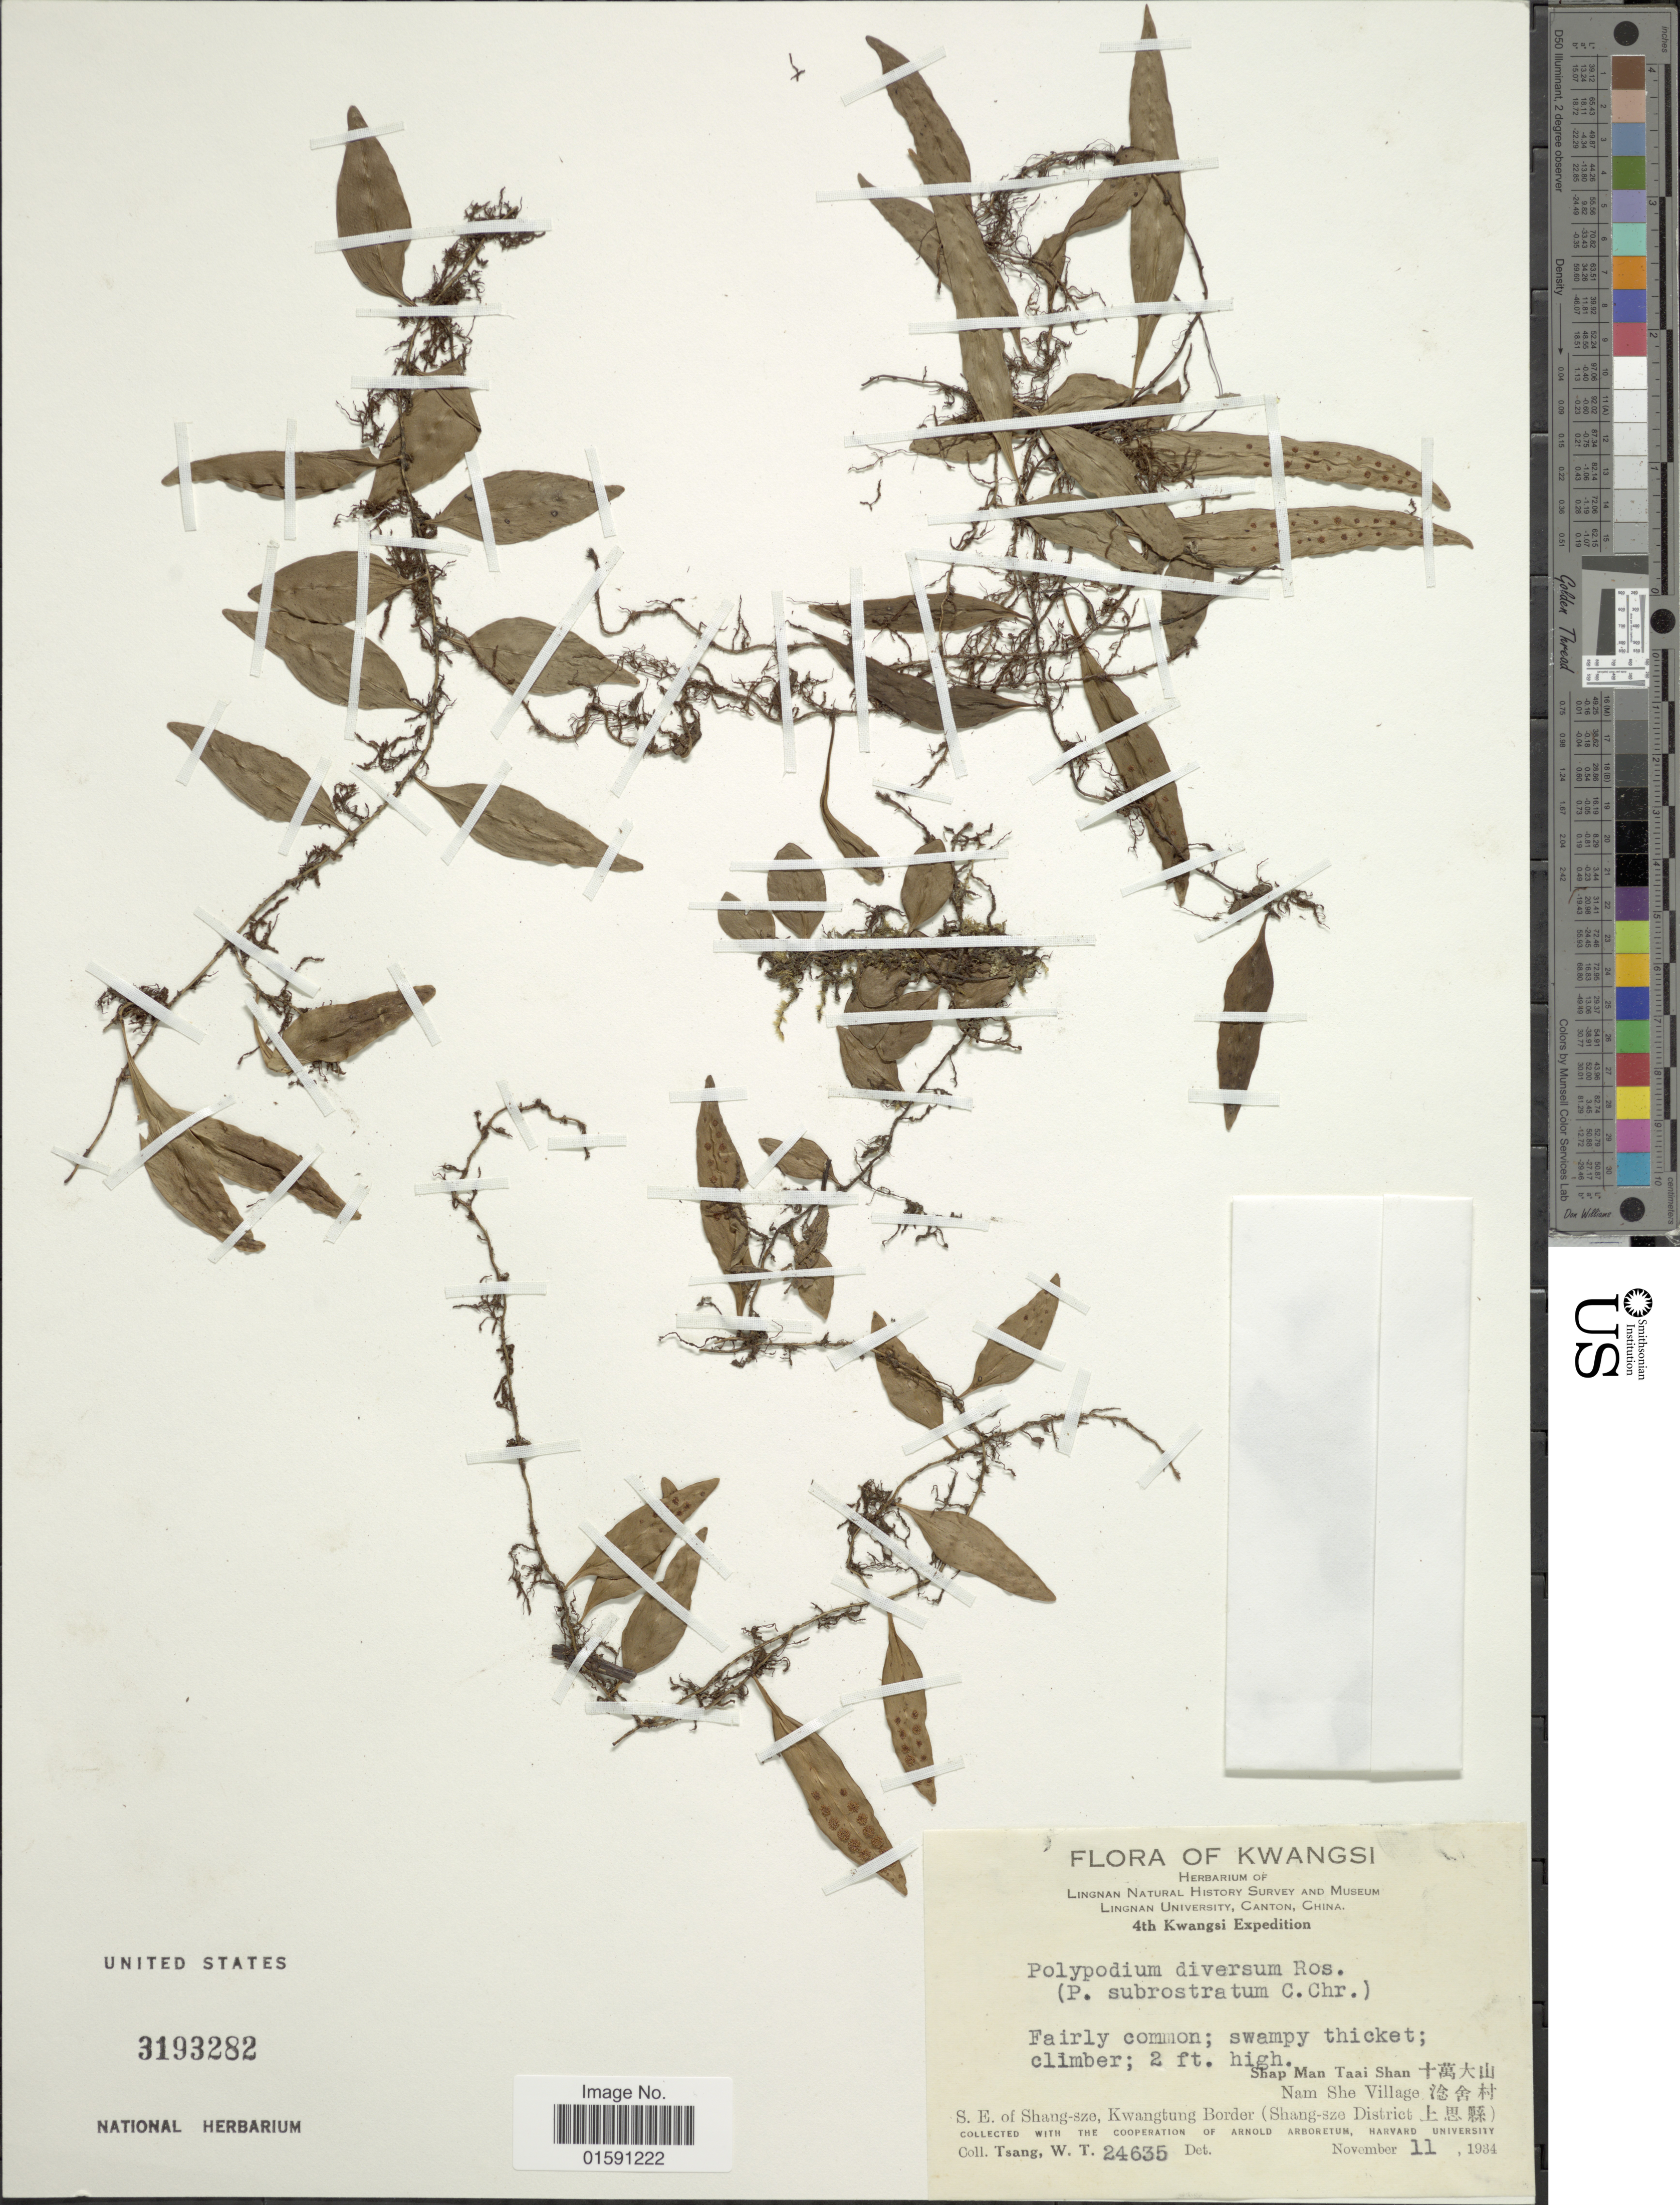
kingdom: Plantae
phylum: Tracheophyta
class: Polypodiopsida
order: Polypodiales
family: Polypodiaceae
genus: Selliguea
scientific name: Selliguea diversum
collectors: W. T. Tsang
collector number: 24635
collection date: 1934-11-11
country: China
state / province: Guangxi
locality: Kwangsi, Shap Man Taai Shan, Nam She village. S. E. of Shang-zse, Kwangtung Border (Shang-zse District)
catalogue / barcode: US 3193282